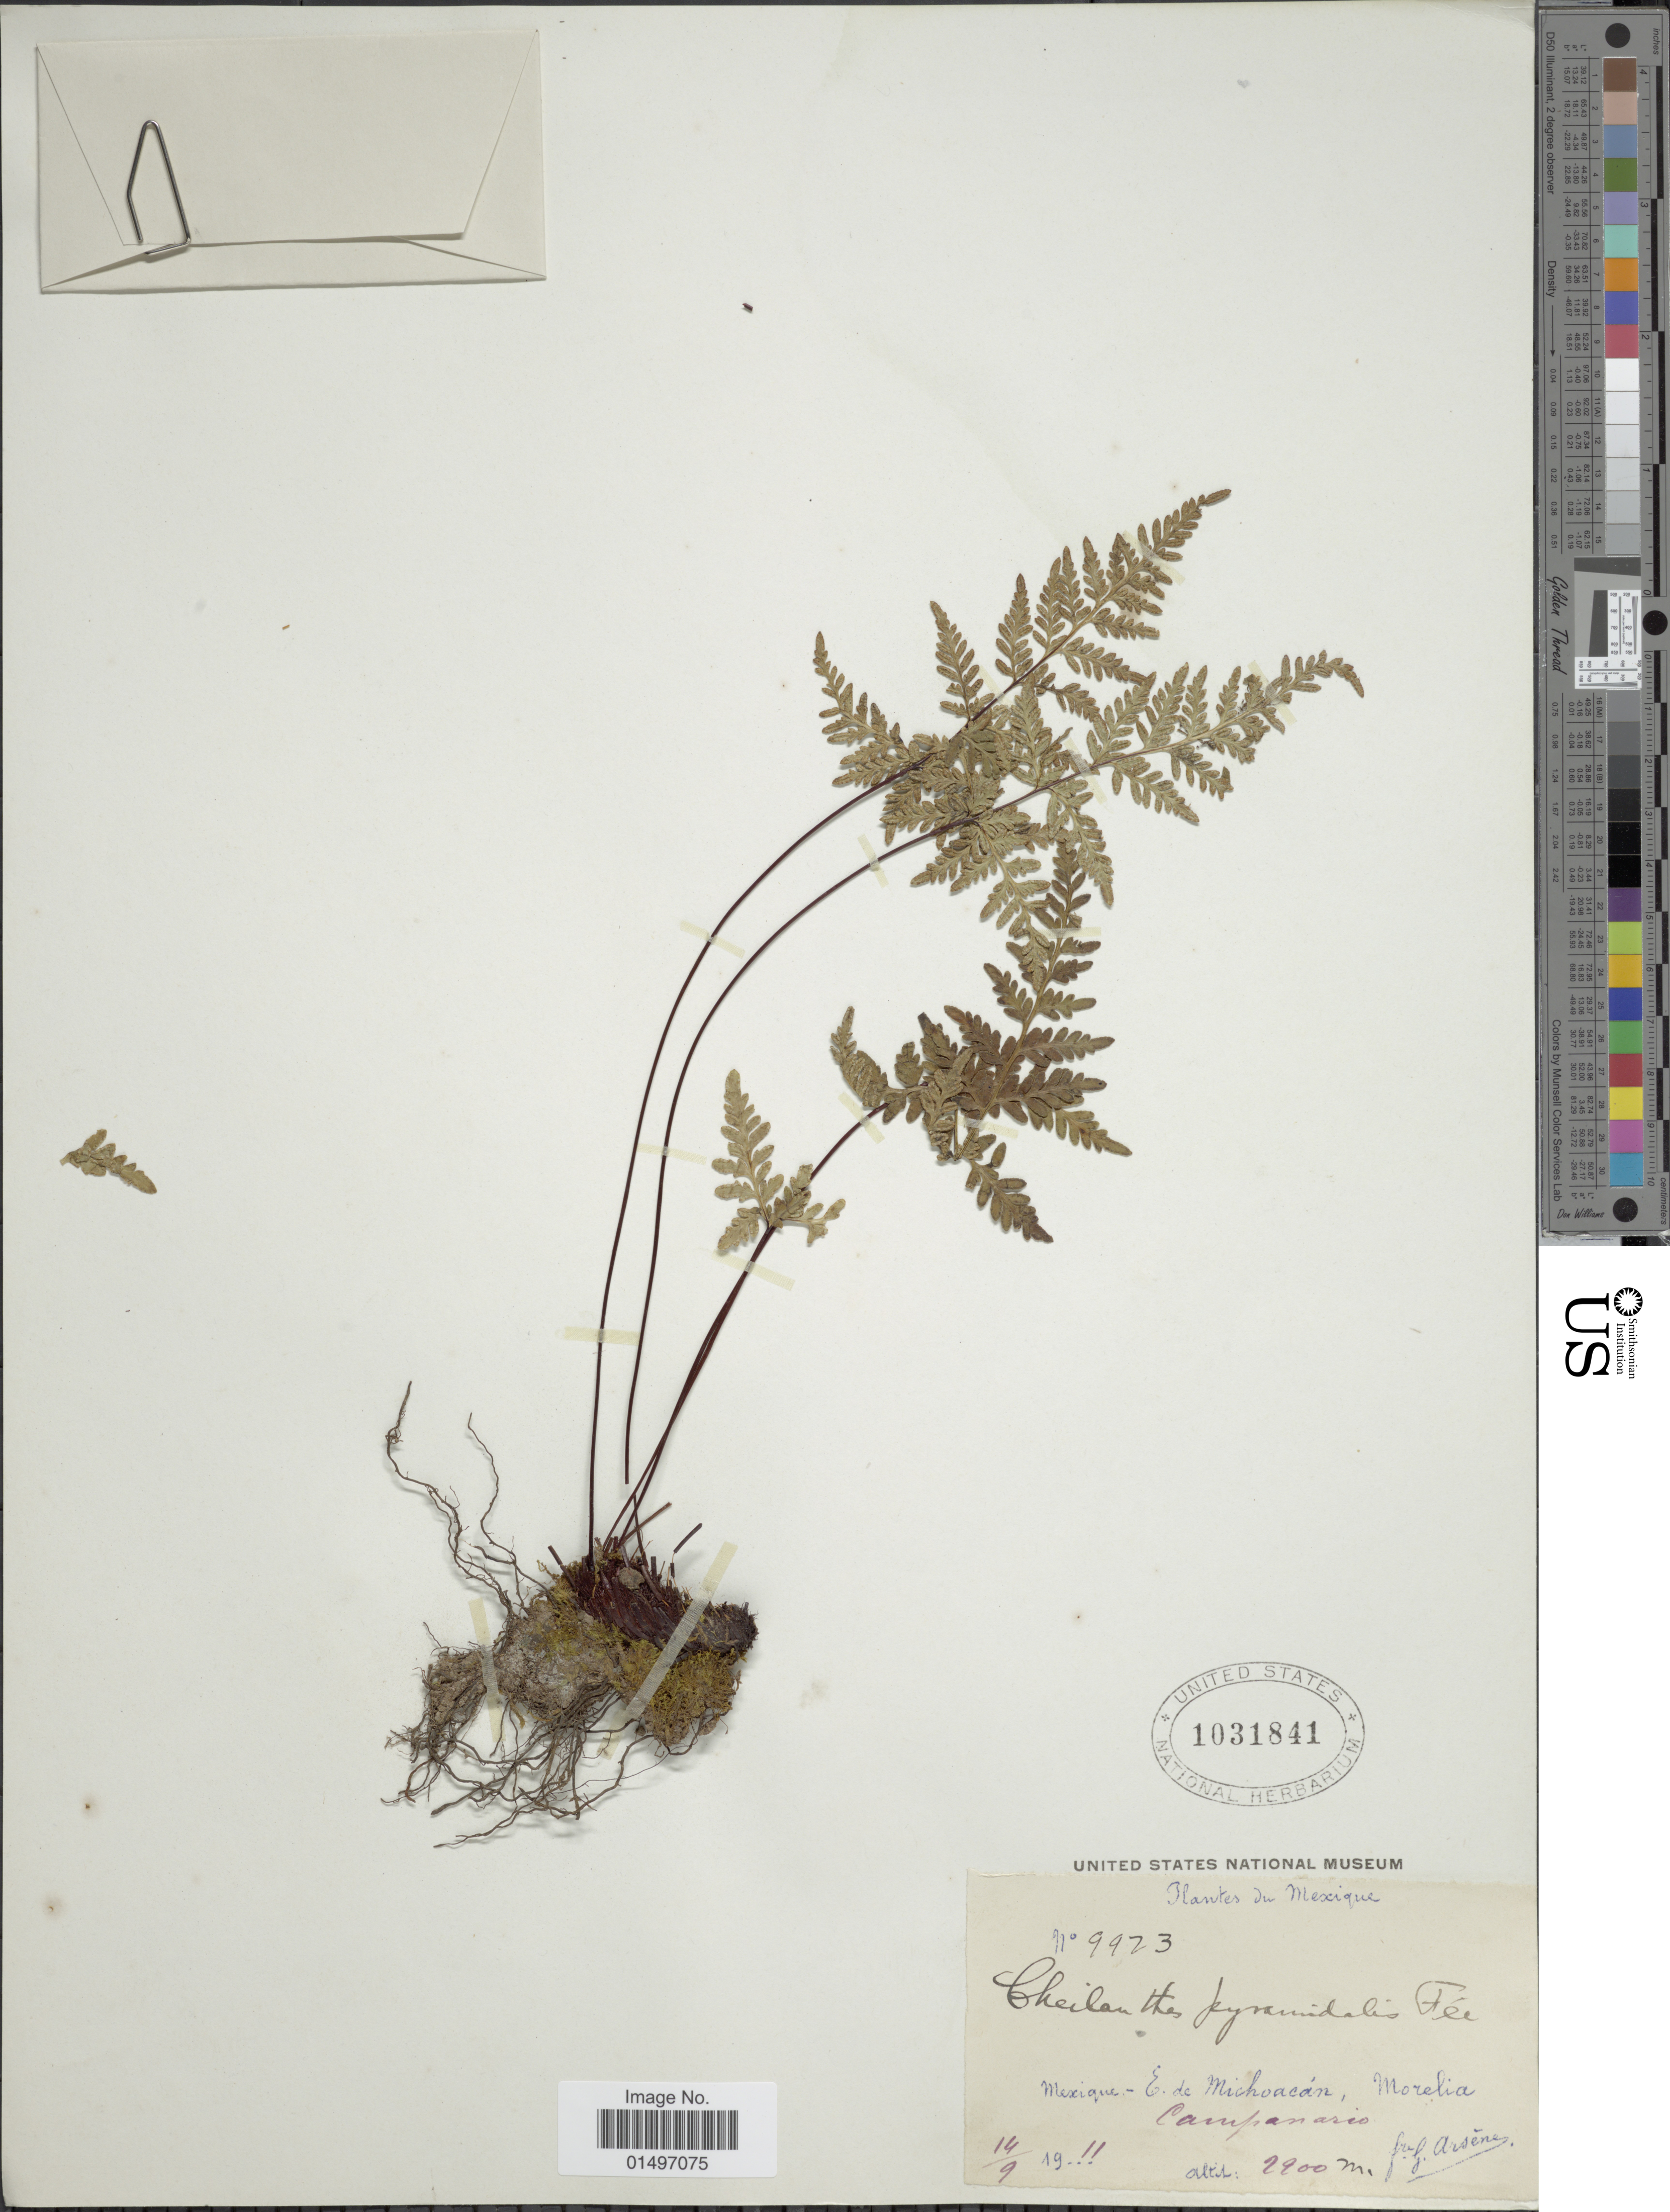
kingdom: Plantae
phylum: Tracheophyta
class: Polypodiopsida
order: Polypodiales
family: Pteridaceae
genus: Gaga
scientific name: Gaga hirsuta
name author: (Link) Fay W. Li & Windham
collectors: Bro. G. Arsène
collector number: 9923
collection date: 1911-09-14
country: Mexico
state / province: Michoacán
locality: Mexique, E. de Michoucan, Morelio.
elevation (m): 2900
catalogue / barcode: US 1031841